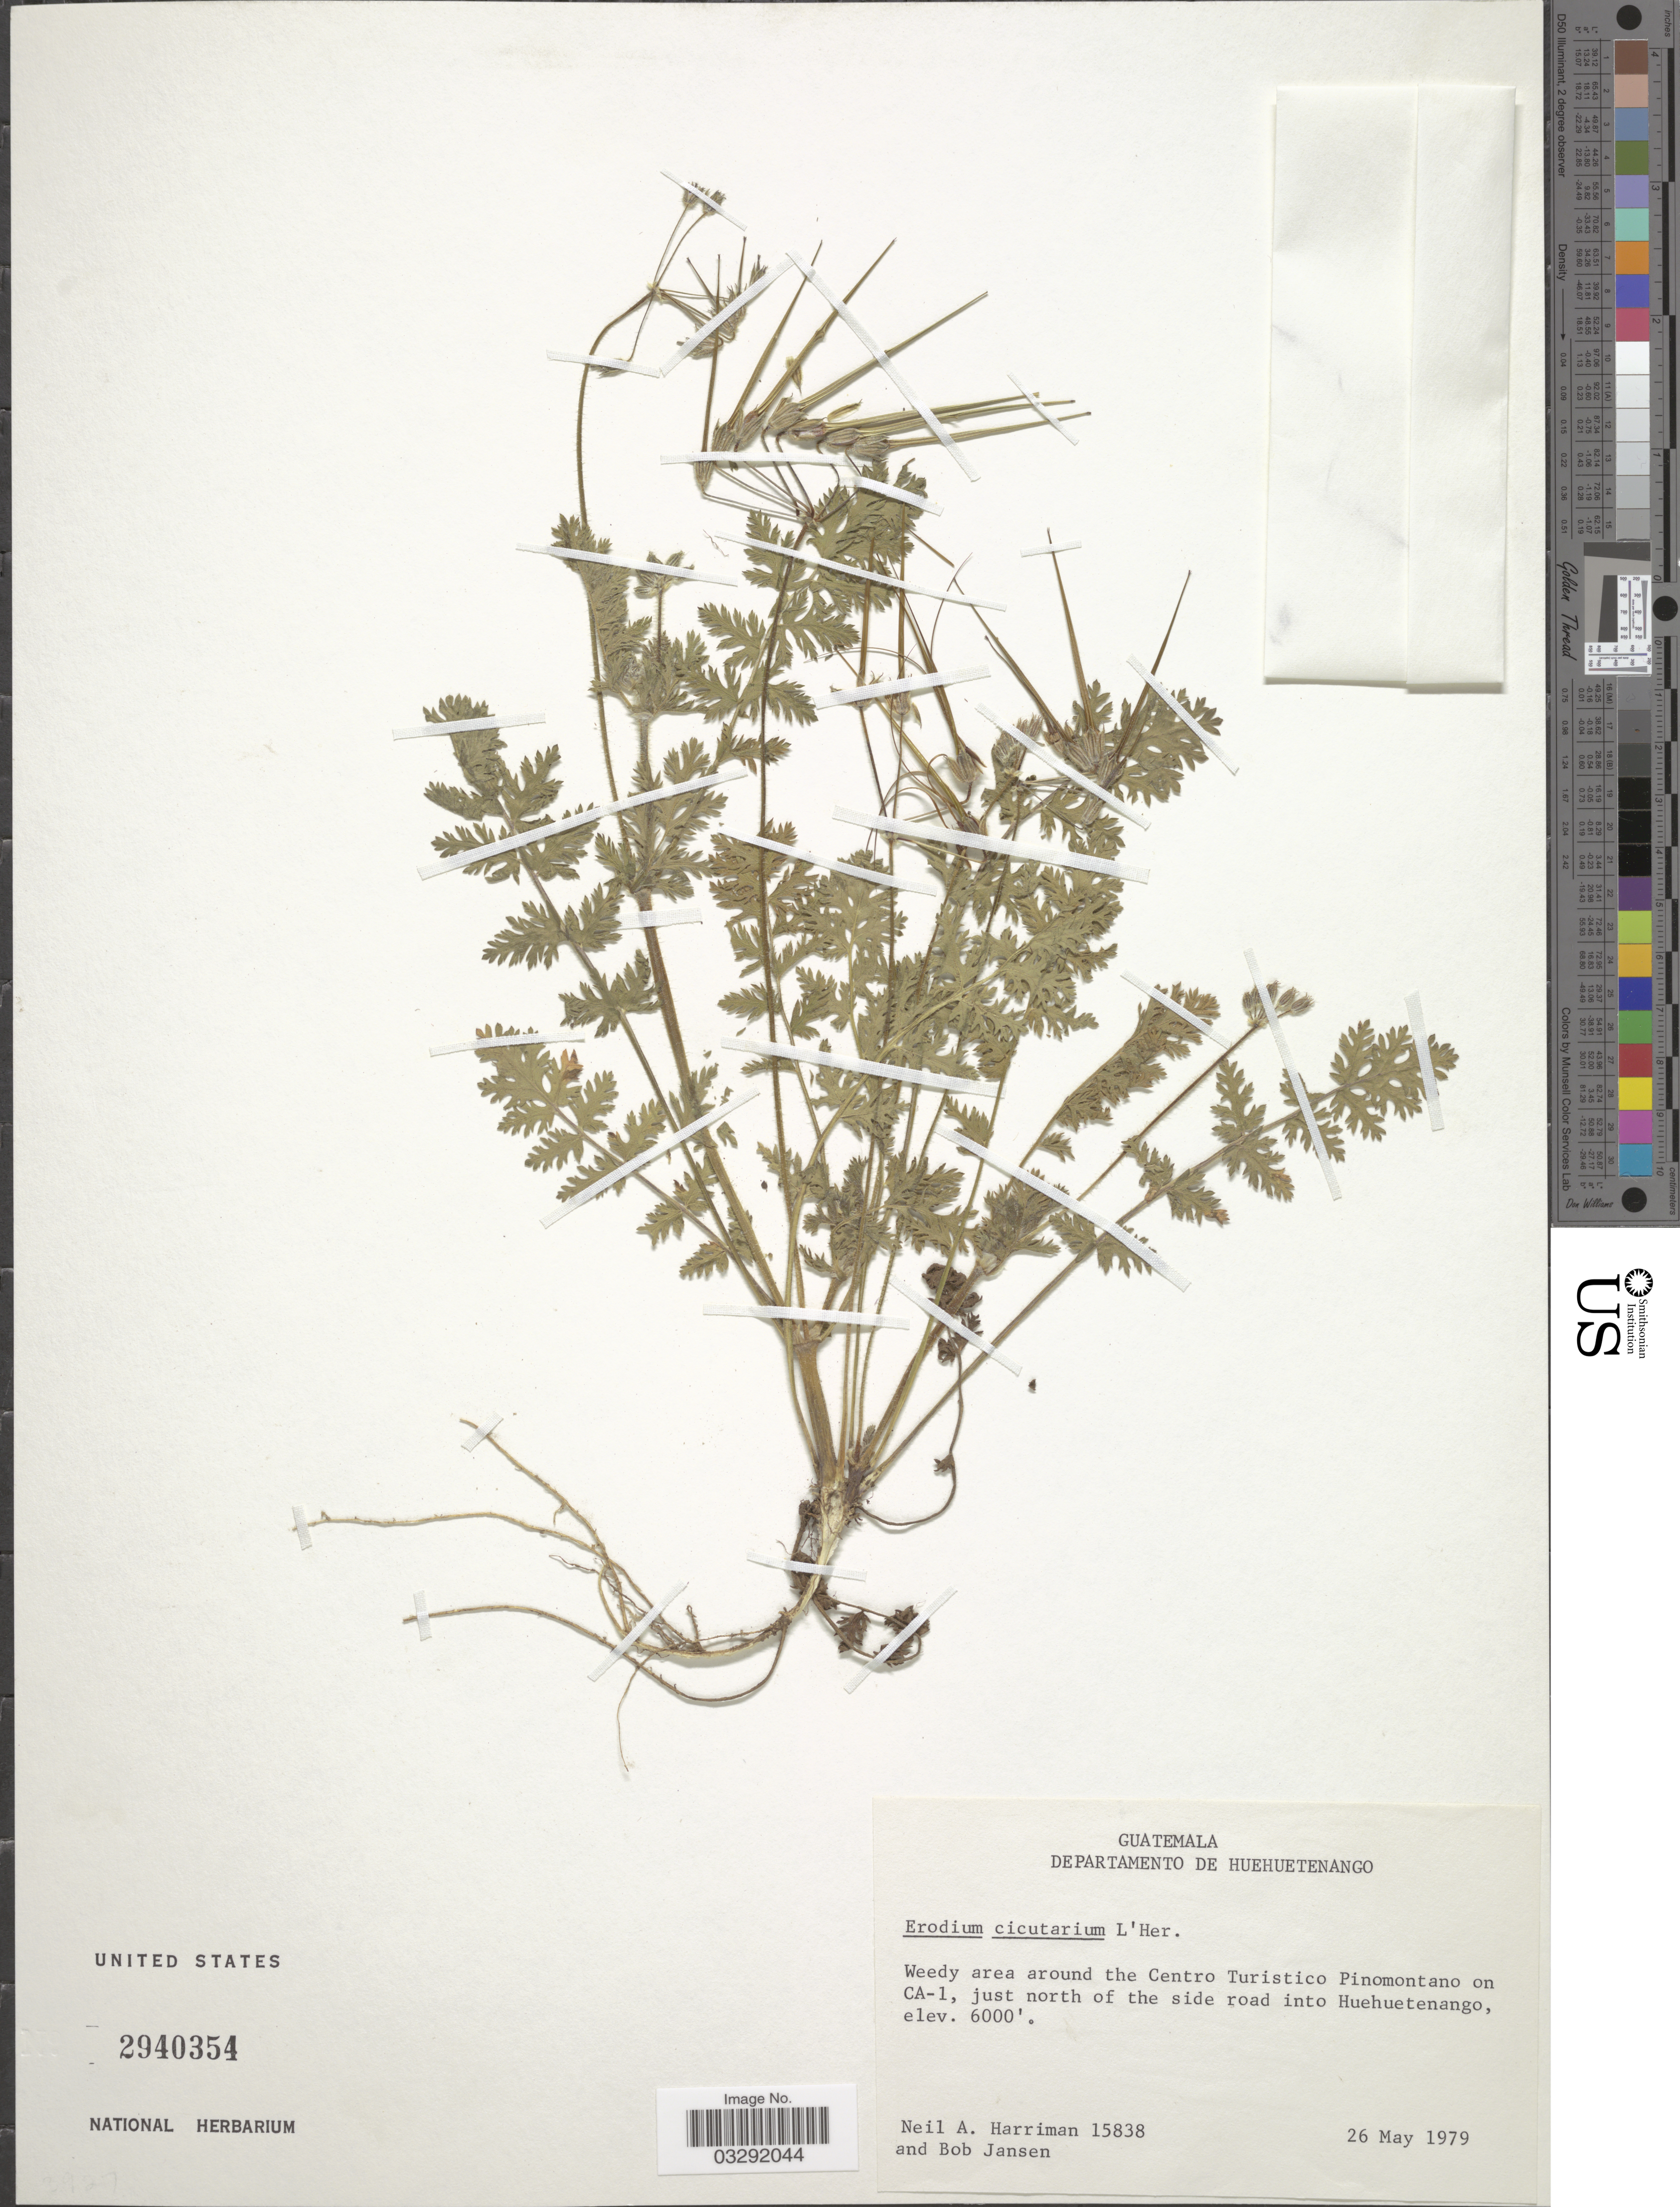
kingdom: Plantae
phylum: Tracheophyta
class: Magnoliopsida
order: Geraniales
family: Geraniaceae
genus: Erodium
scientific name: Erodium cicutarium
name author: (L.) L'Hér.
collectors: N. A. Harriman & Jansen, B.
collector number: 15838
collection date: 1979-05-26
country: Guatemala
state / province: Huehuetenango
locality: Departamento de Huehuetenango. Around the Centro Turistico Pinomontano on CA-1, just north of the side road into Huehuetenango.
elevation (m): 1829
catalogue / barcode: US 2940354